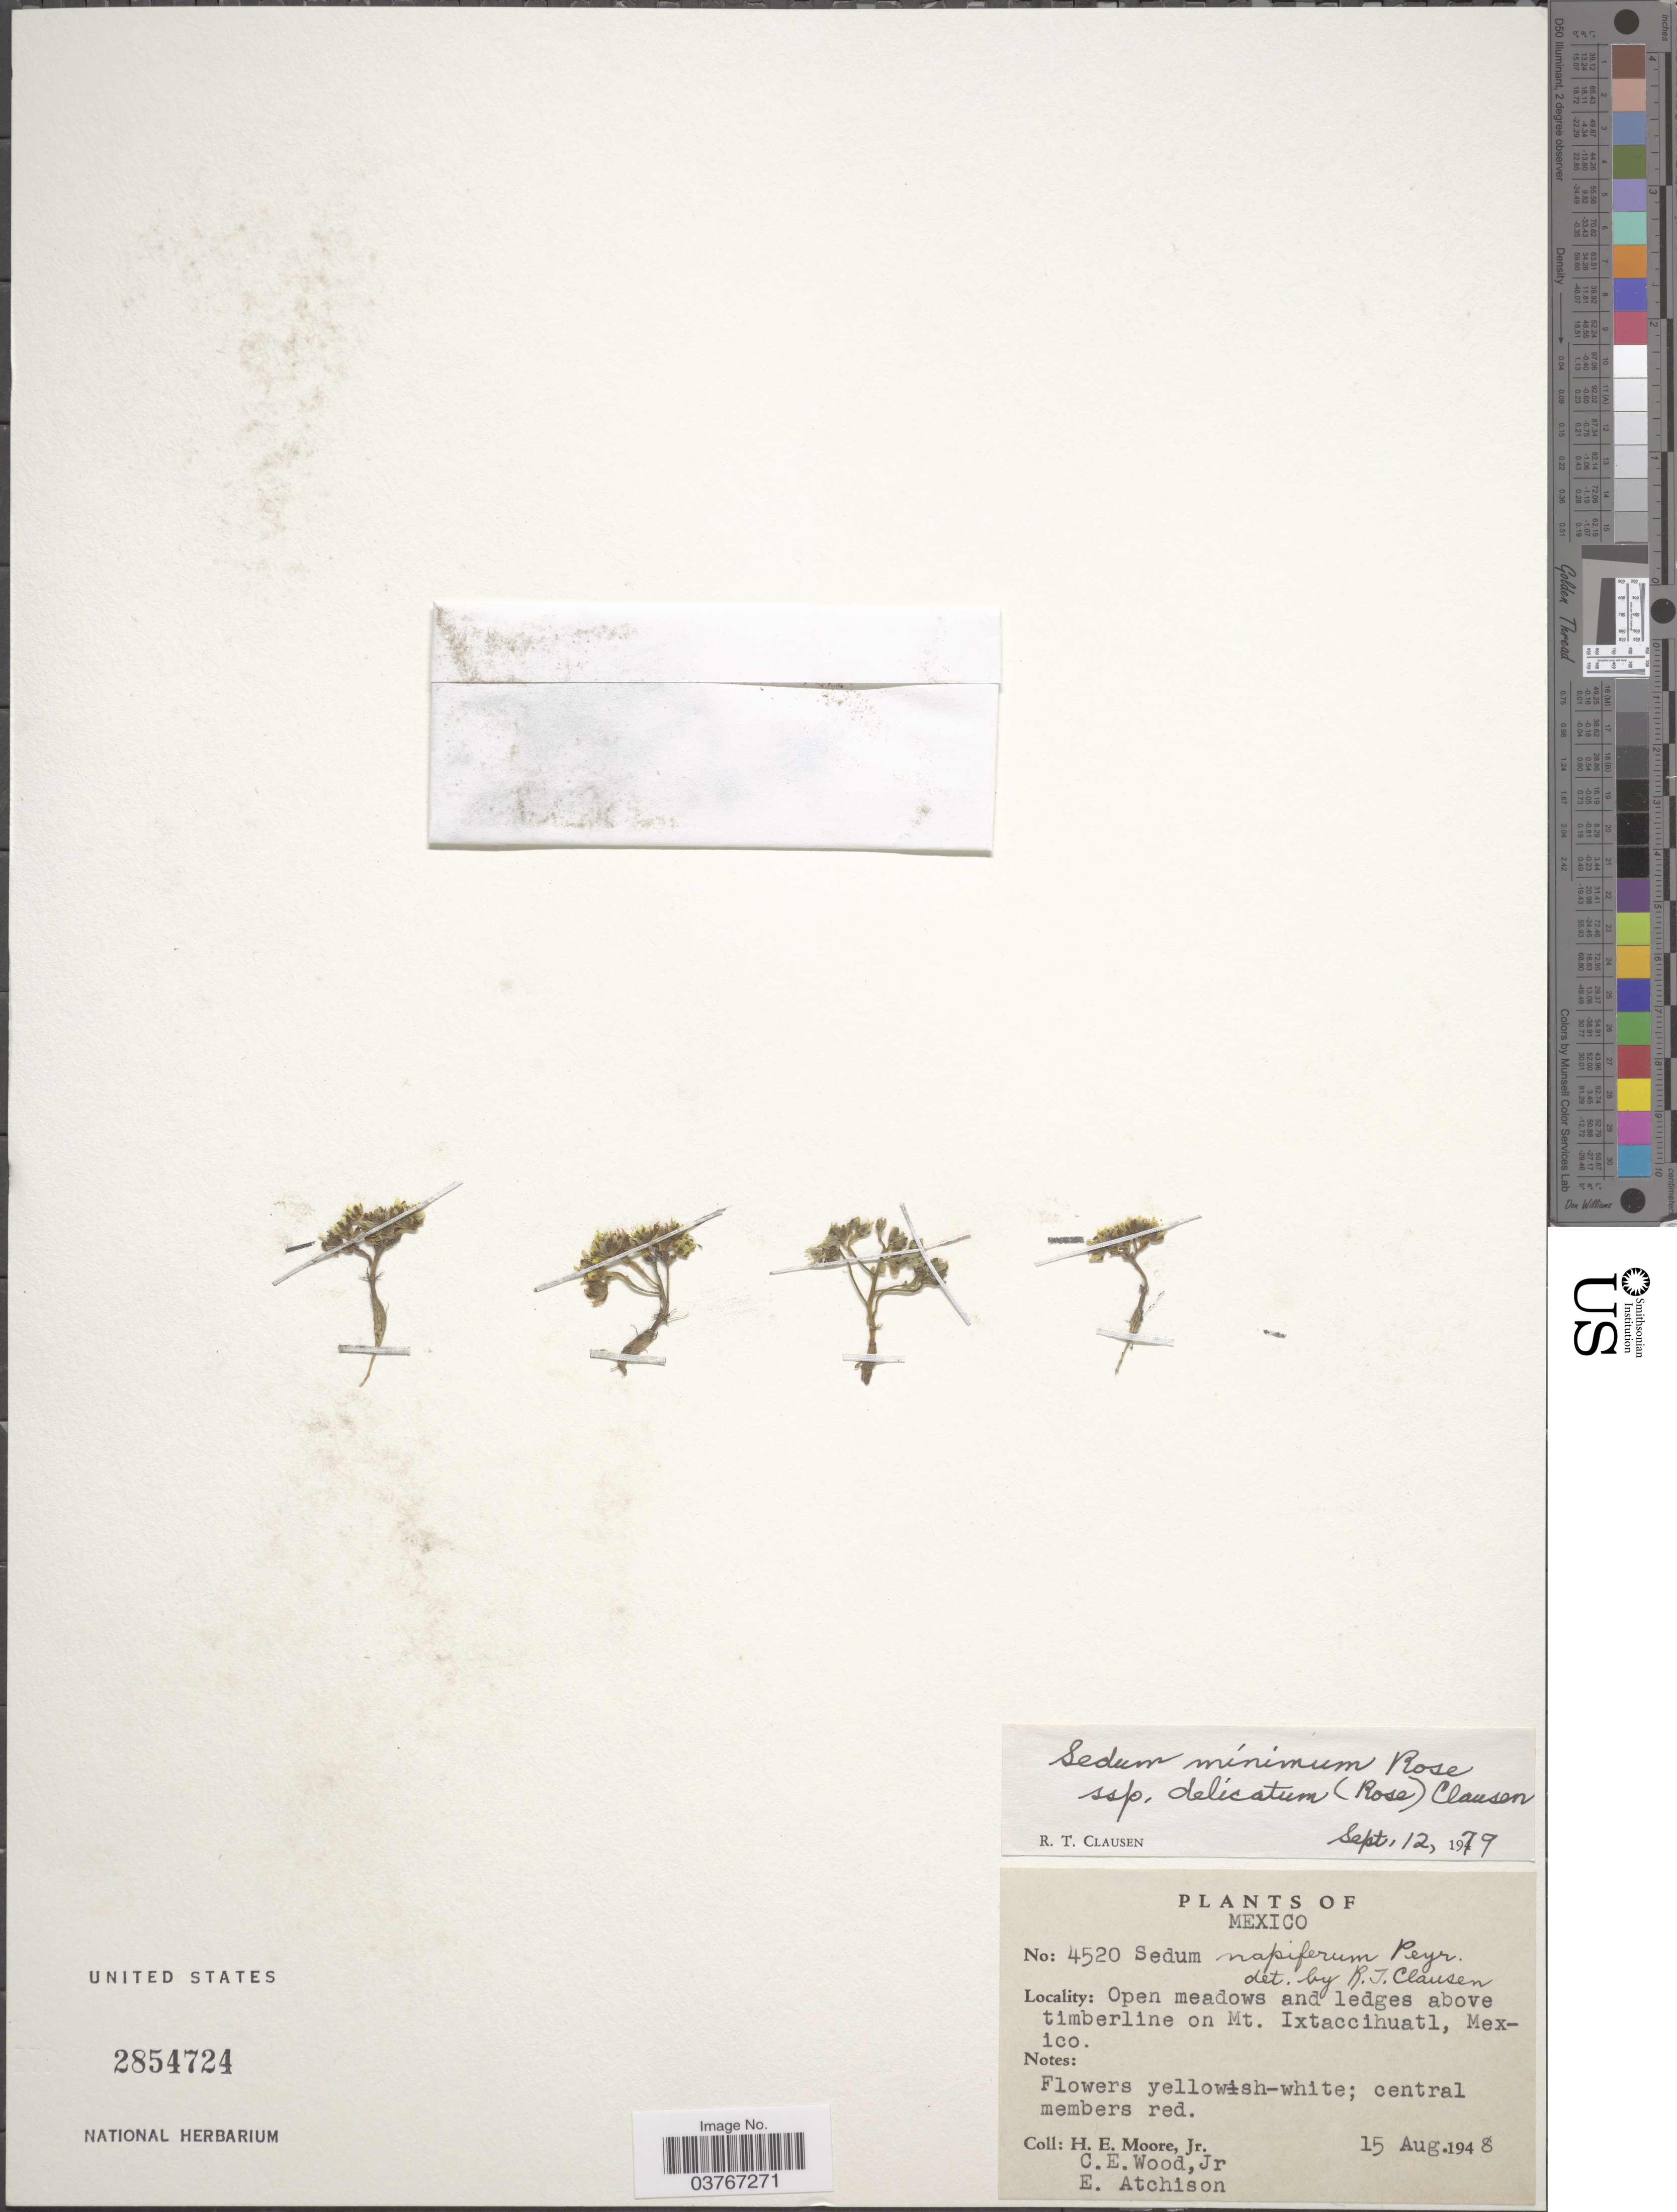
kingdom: Plantae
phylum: Tracheophyta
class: Magnoliopsida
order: Saxifragales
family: Crassulaceae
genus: Sedum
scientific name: Sedum minimum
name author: Rose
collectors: H. Moore, C. Wood & E. Atchison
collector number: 4520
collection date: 1948-08-15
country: Mexico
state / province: México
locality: Open meadows and ledges above timberline on Mt. Ixtaccihuatl.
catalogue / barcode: US 2854724